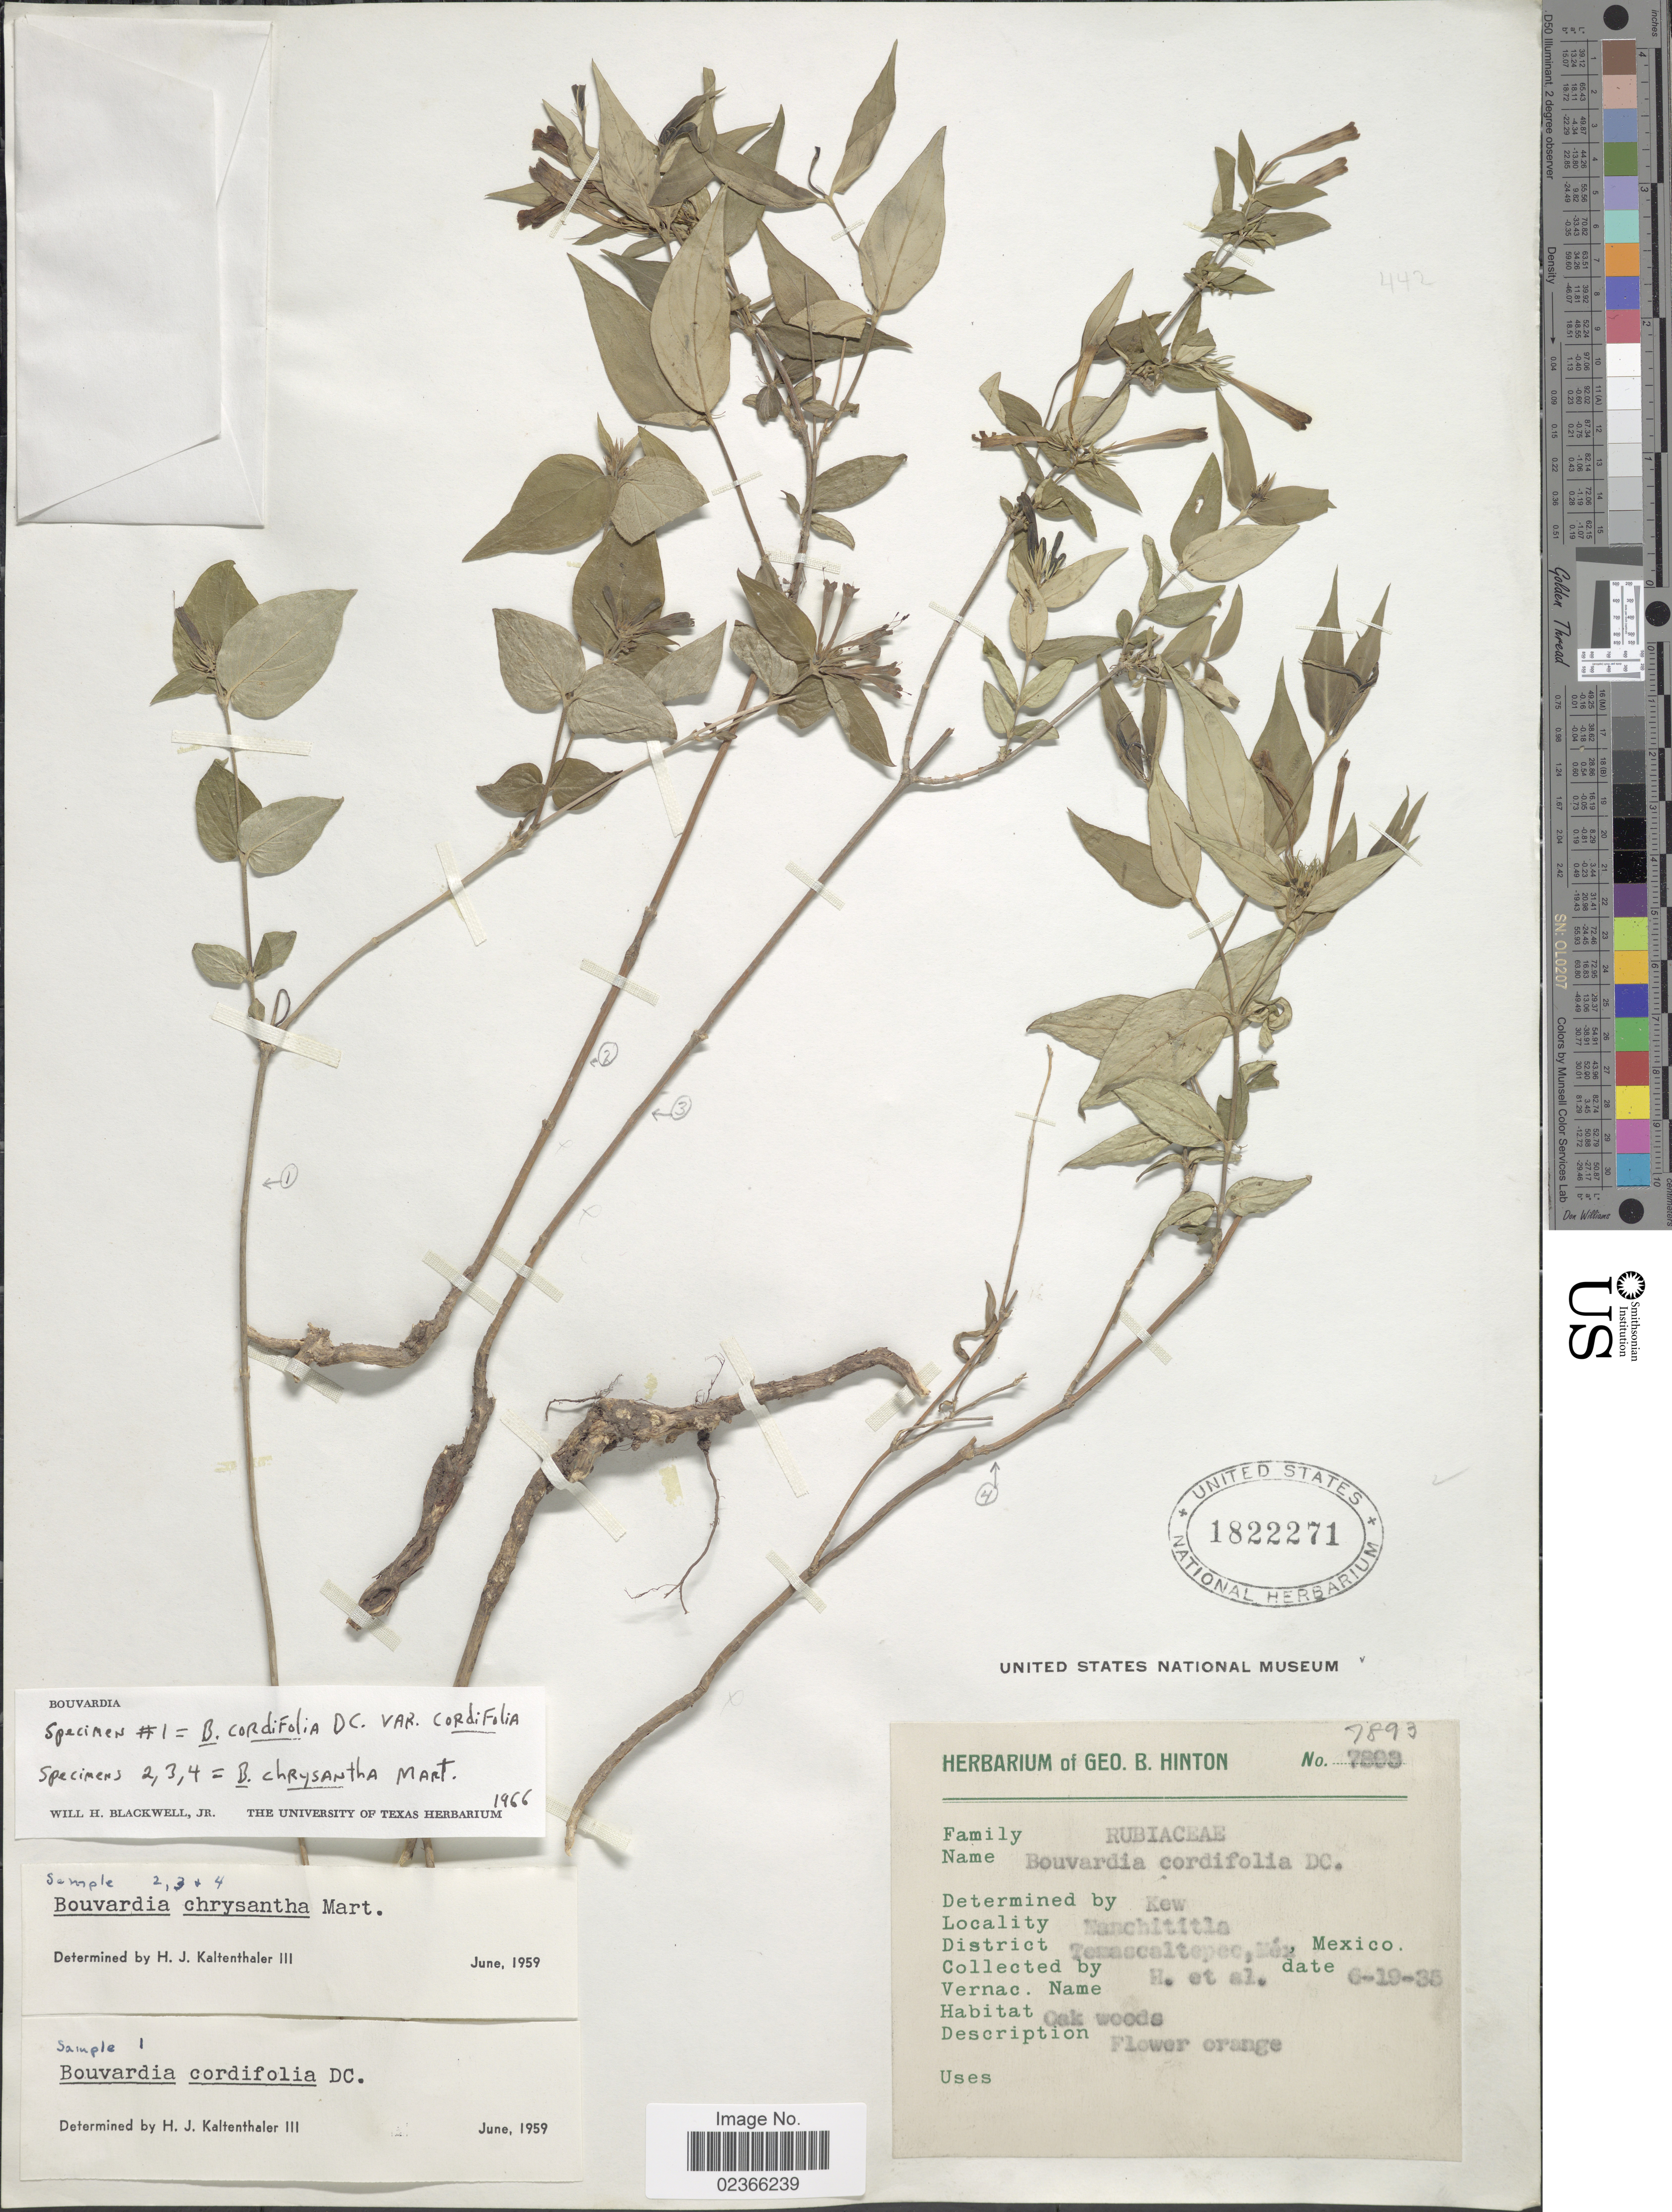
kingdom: Plantae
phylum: Tracheophyta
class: Magnoliopsida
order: Gentianales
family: Rubiaceae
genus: Bouvardia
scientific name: Bouvardia chrysantha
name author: Mart.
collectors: G. B. Hinton & et al.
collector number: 7893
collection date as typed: Transcribed d/m/y: 19/6/35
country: Mexico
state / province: México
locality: Temascaltepec, Mex, Mexico. Nancgititla.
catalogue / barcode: US 1822271